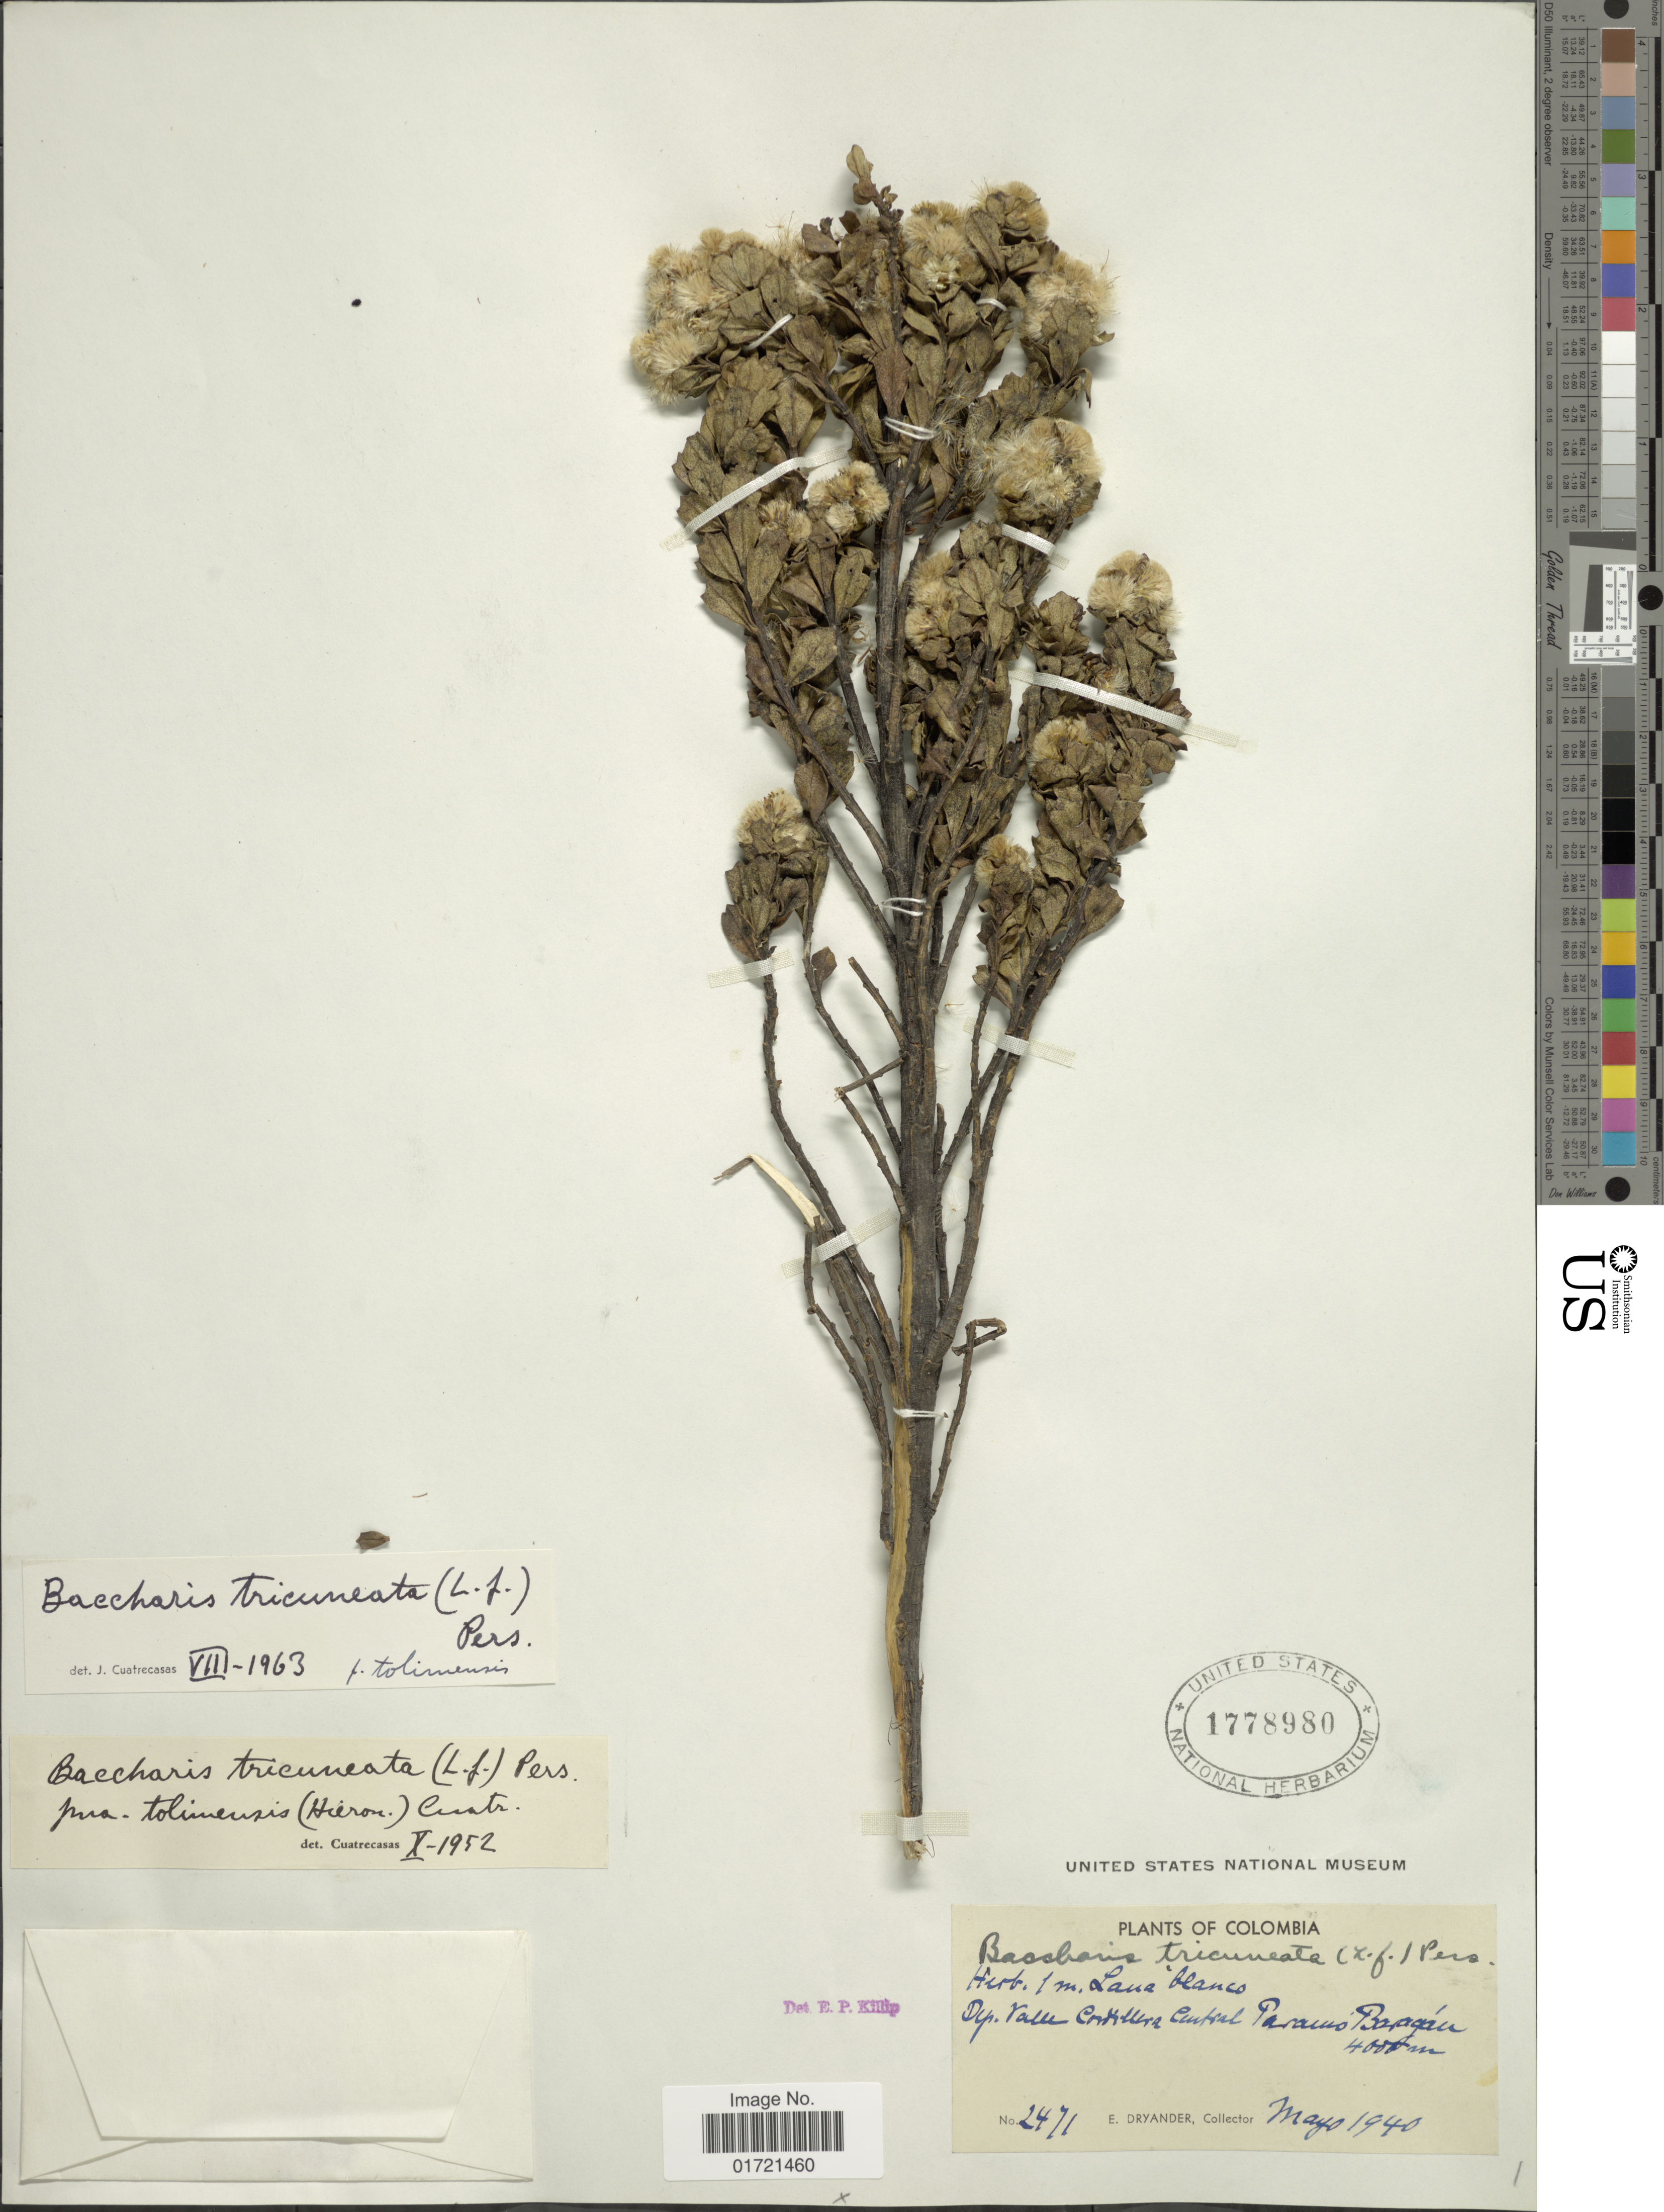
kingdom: Plantae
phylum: Tracheophyta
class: Magnoliopsida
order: Asterales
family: Asteraceae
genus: Baccharis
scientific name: Baccharis tricuneata var. tolimensis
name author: (Hieron.) Cuatrec.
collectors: E. Dryander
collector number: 2471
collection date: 1940-05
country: Colombia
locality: Dep. Valle Cordillera Central Paraumo Bayagan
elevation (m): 4000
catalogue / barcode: US 1778980